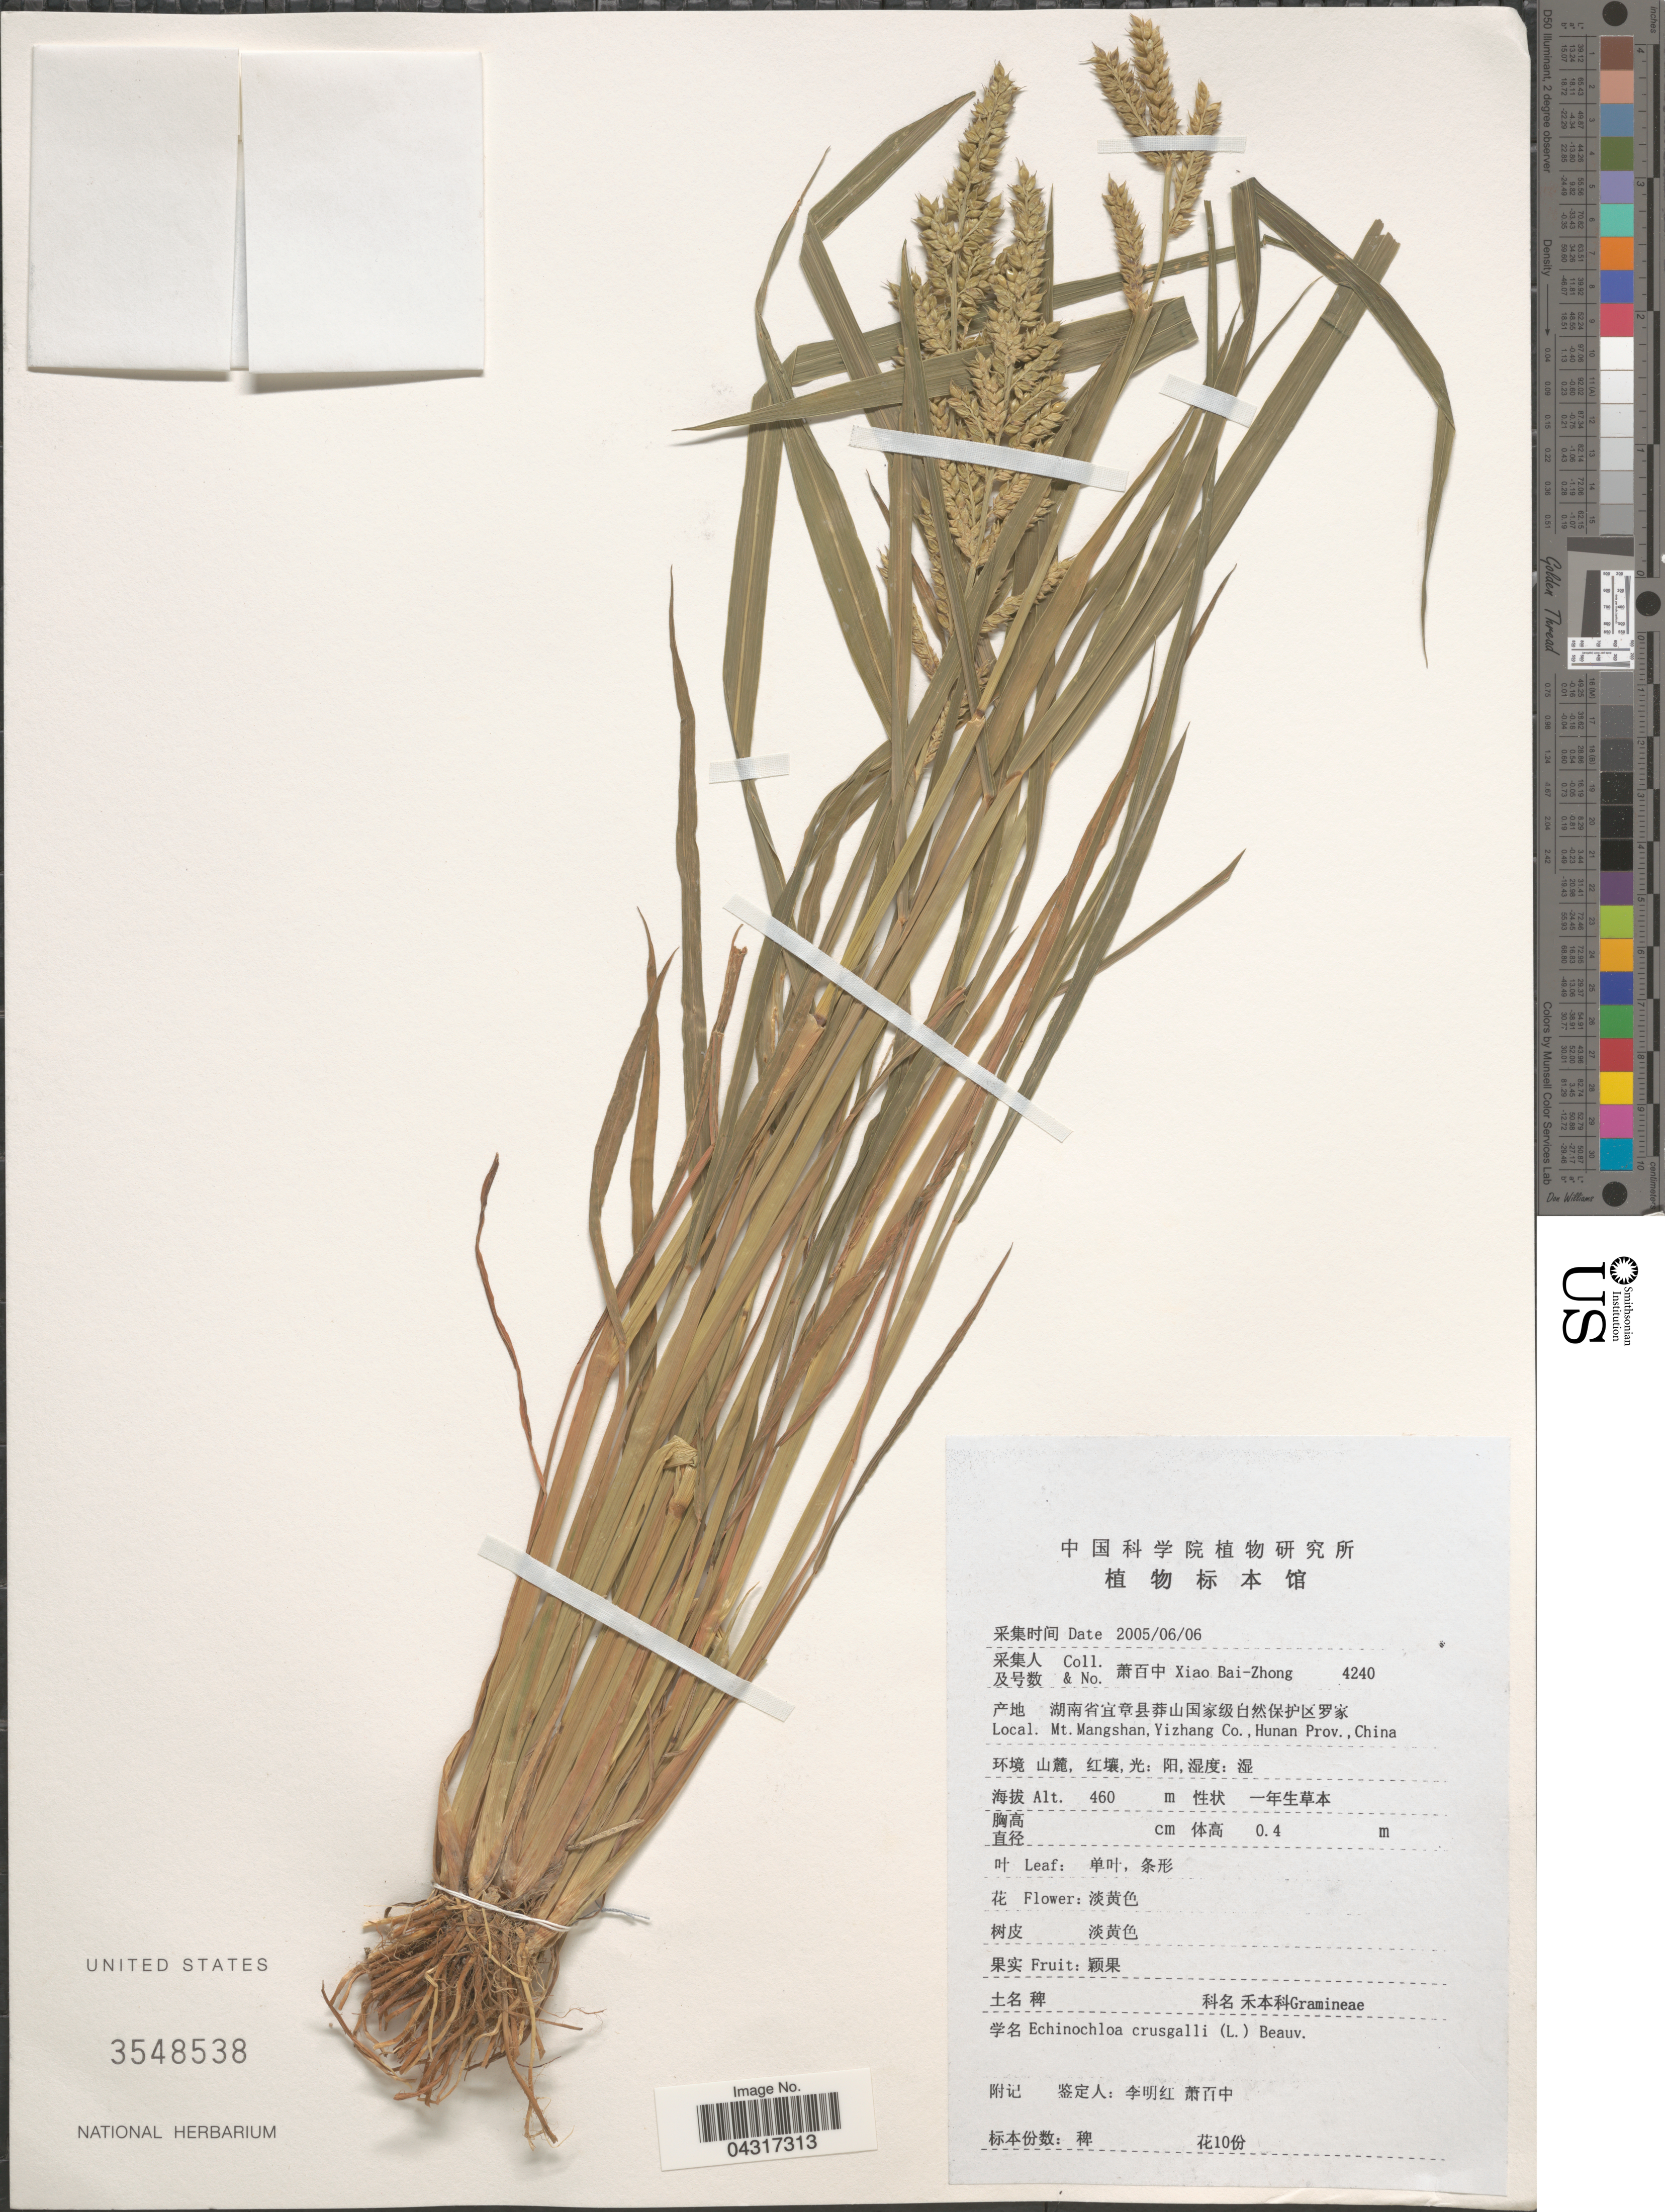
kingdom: Plantae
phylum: Tracheophyta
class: Liliopsida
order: Poales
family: Poaceae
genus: Echinochloa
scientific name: Echinochloa crus-galli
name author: (L.) P. Beauv.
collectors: B. Z. Xiao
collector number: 4240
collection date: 2005-06-06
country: China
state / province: Hunan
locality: Mt. Mangshan, Yizhang Co.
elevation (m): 460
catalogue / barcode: US 3548538